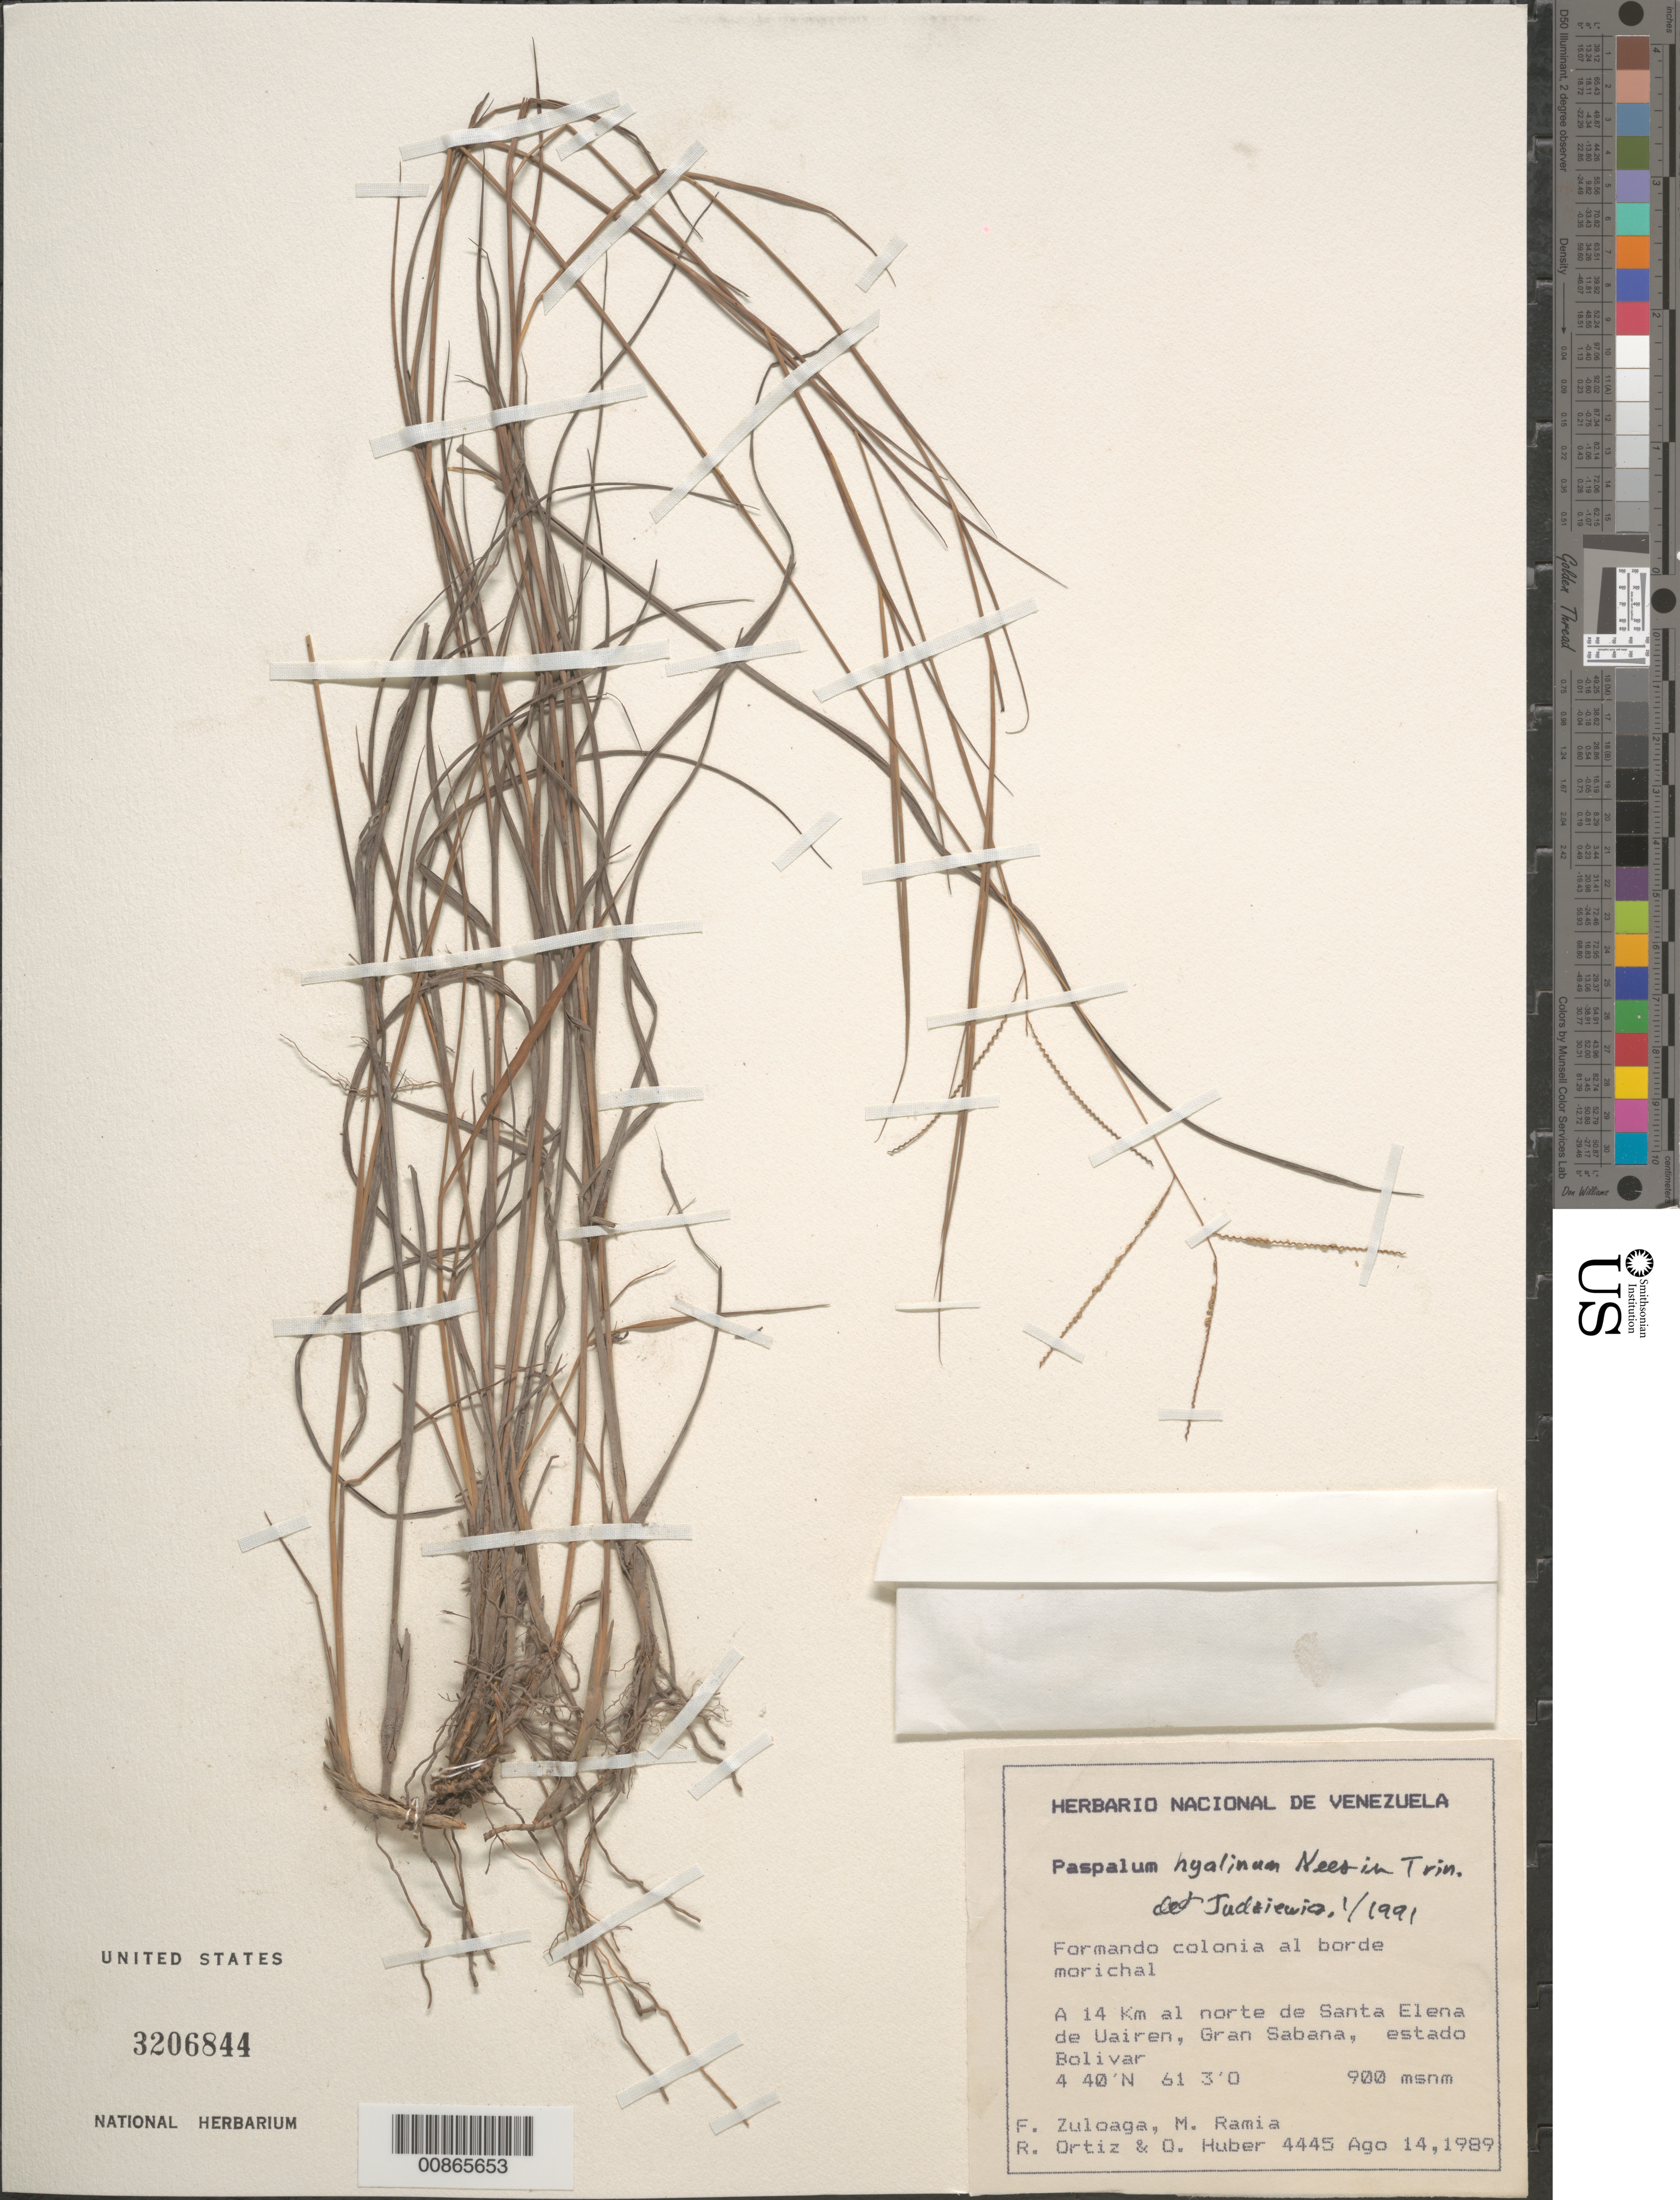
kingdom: Plantae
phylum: Tracheophyta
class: Liliopsida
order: Poales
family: Poaceae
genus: Paspalum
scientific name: Paspalum hyalinum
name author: Nees ex Trin.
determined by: Judziewicz, E. J.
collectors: F. O. Zuloaga, M. Ramia, R. Ortíz & O. Huber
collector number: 4445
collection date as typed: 14-Aug-89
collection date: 1989-08-14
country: Venezuela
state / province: Bolívar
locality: Gran Sabana, 14 km N de Santa Elena de Uairen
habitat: Borde morichal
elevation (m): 900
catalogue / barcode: US 3206844